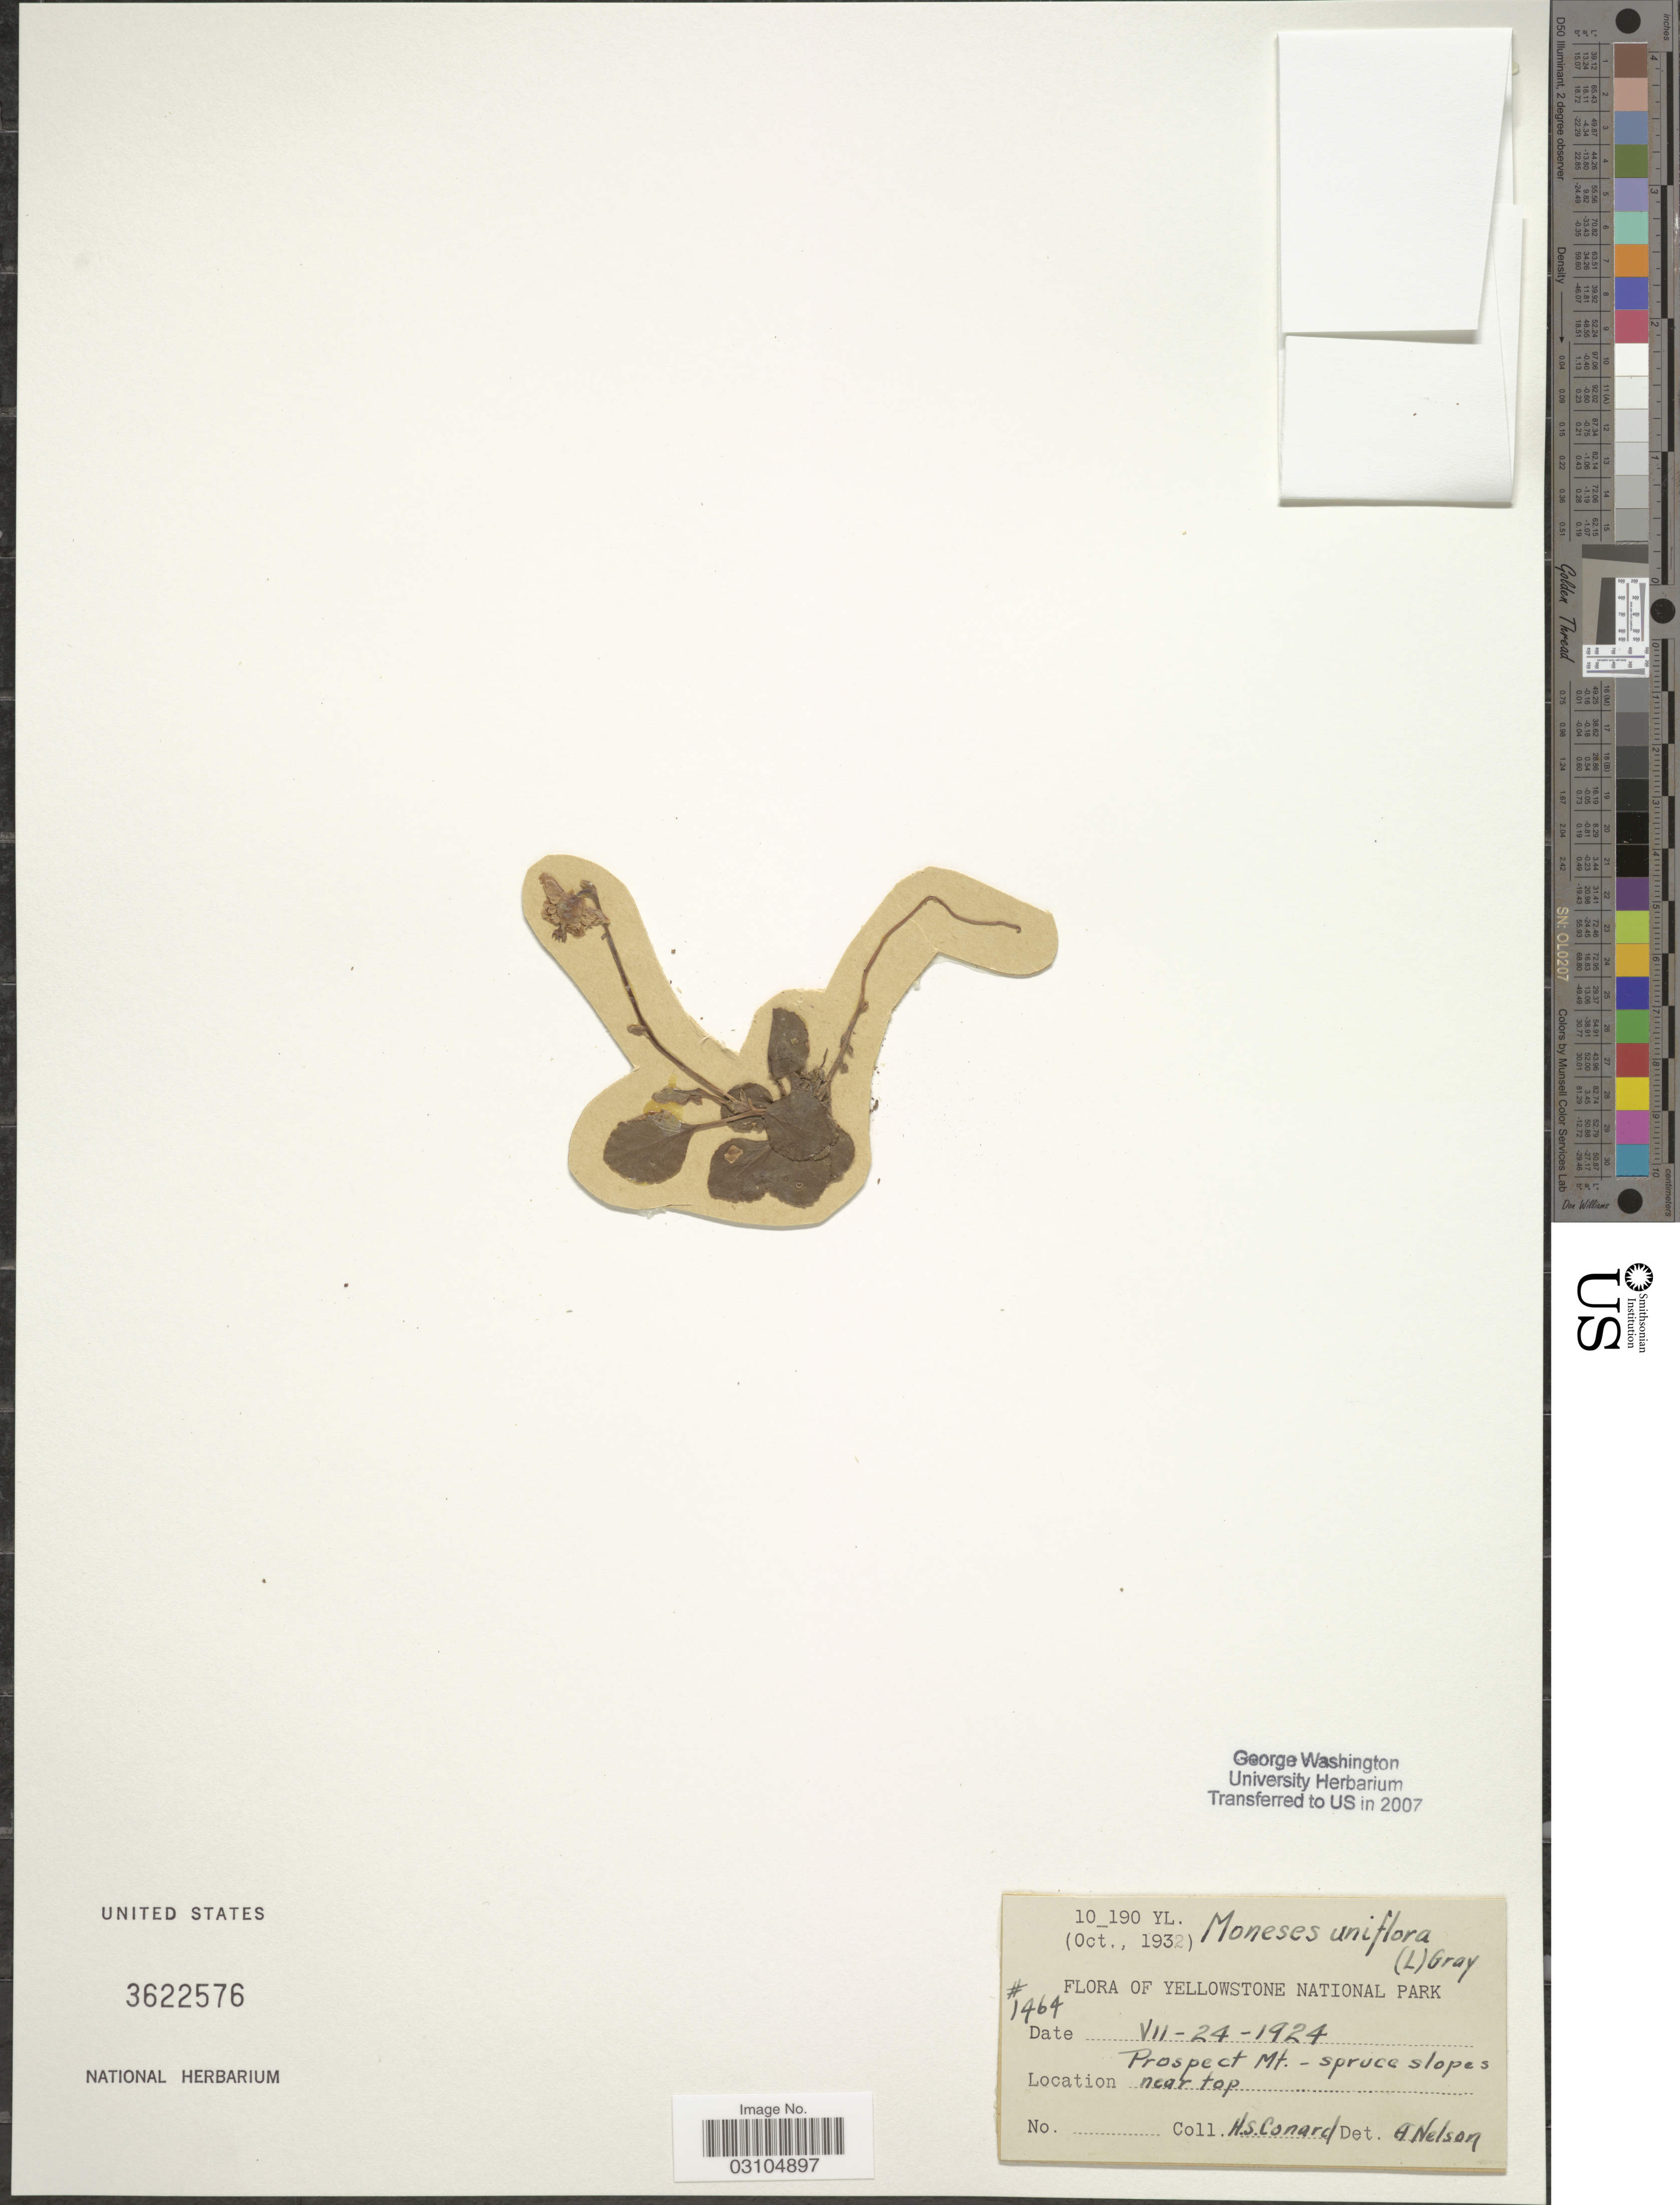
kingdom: Plantae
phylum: Tracheophyta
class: Magnoliopsida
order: Ericales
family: Ericaceae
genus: Moneses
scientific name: Moneses uniflora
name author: (L.) A. Gray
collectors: H. S. Conard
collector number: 1464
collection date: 1924-07-24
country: United States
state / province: Wyoming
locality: Yellowstone National Park, Prospect Mt., spruce slopes near top.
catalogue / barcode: US 3622576